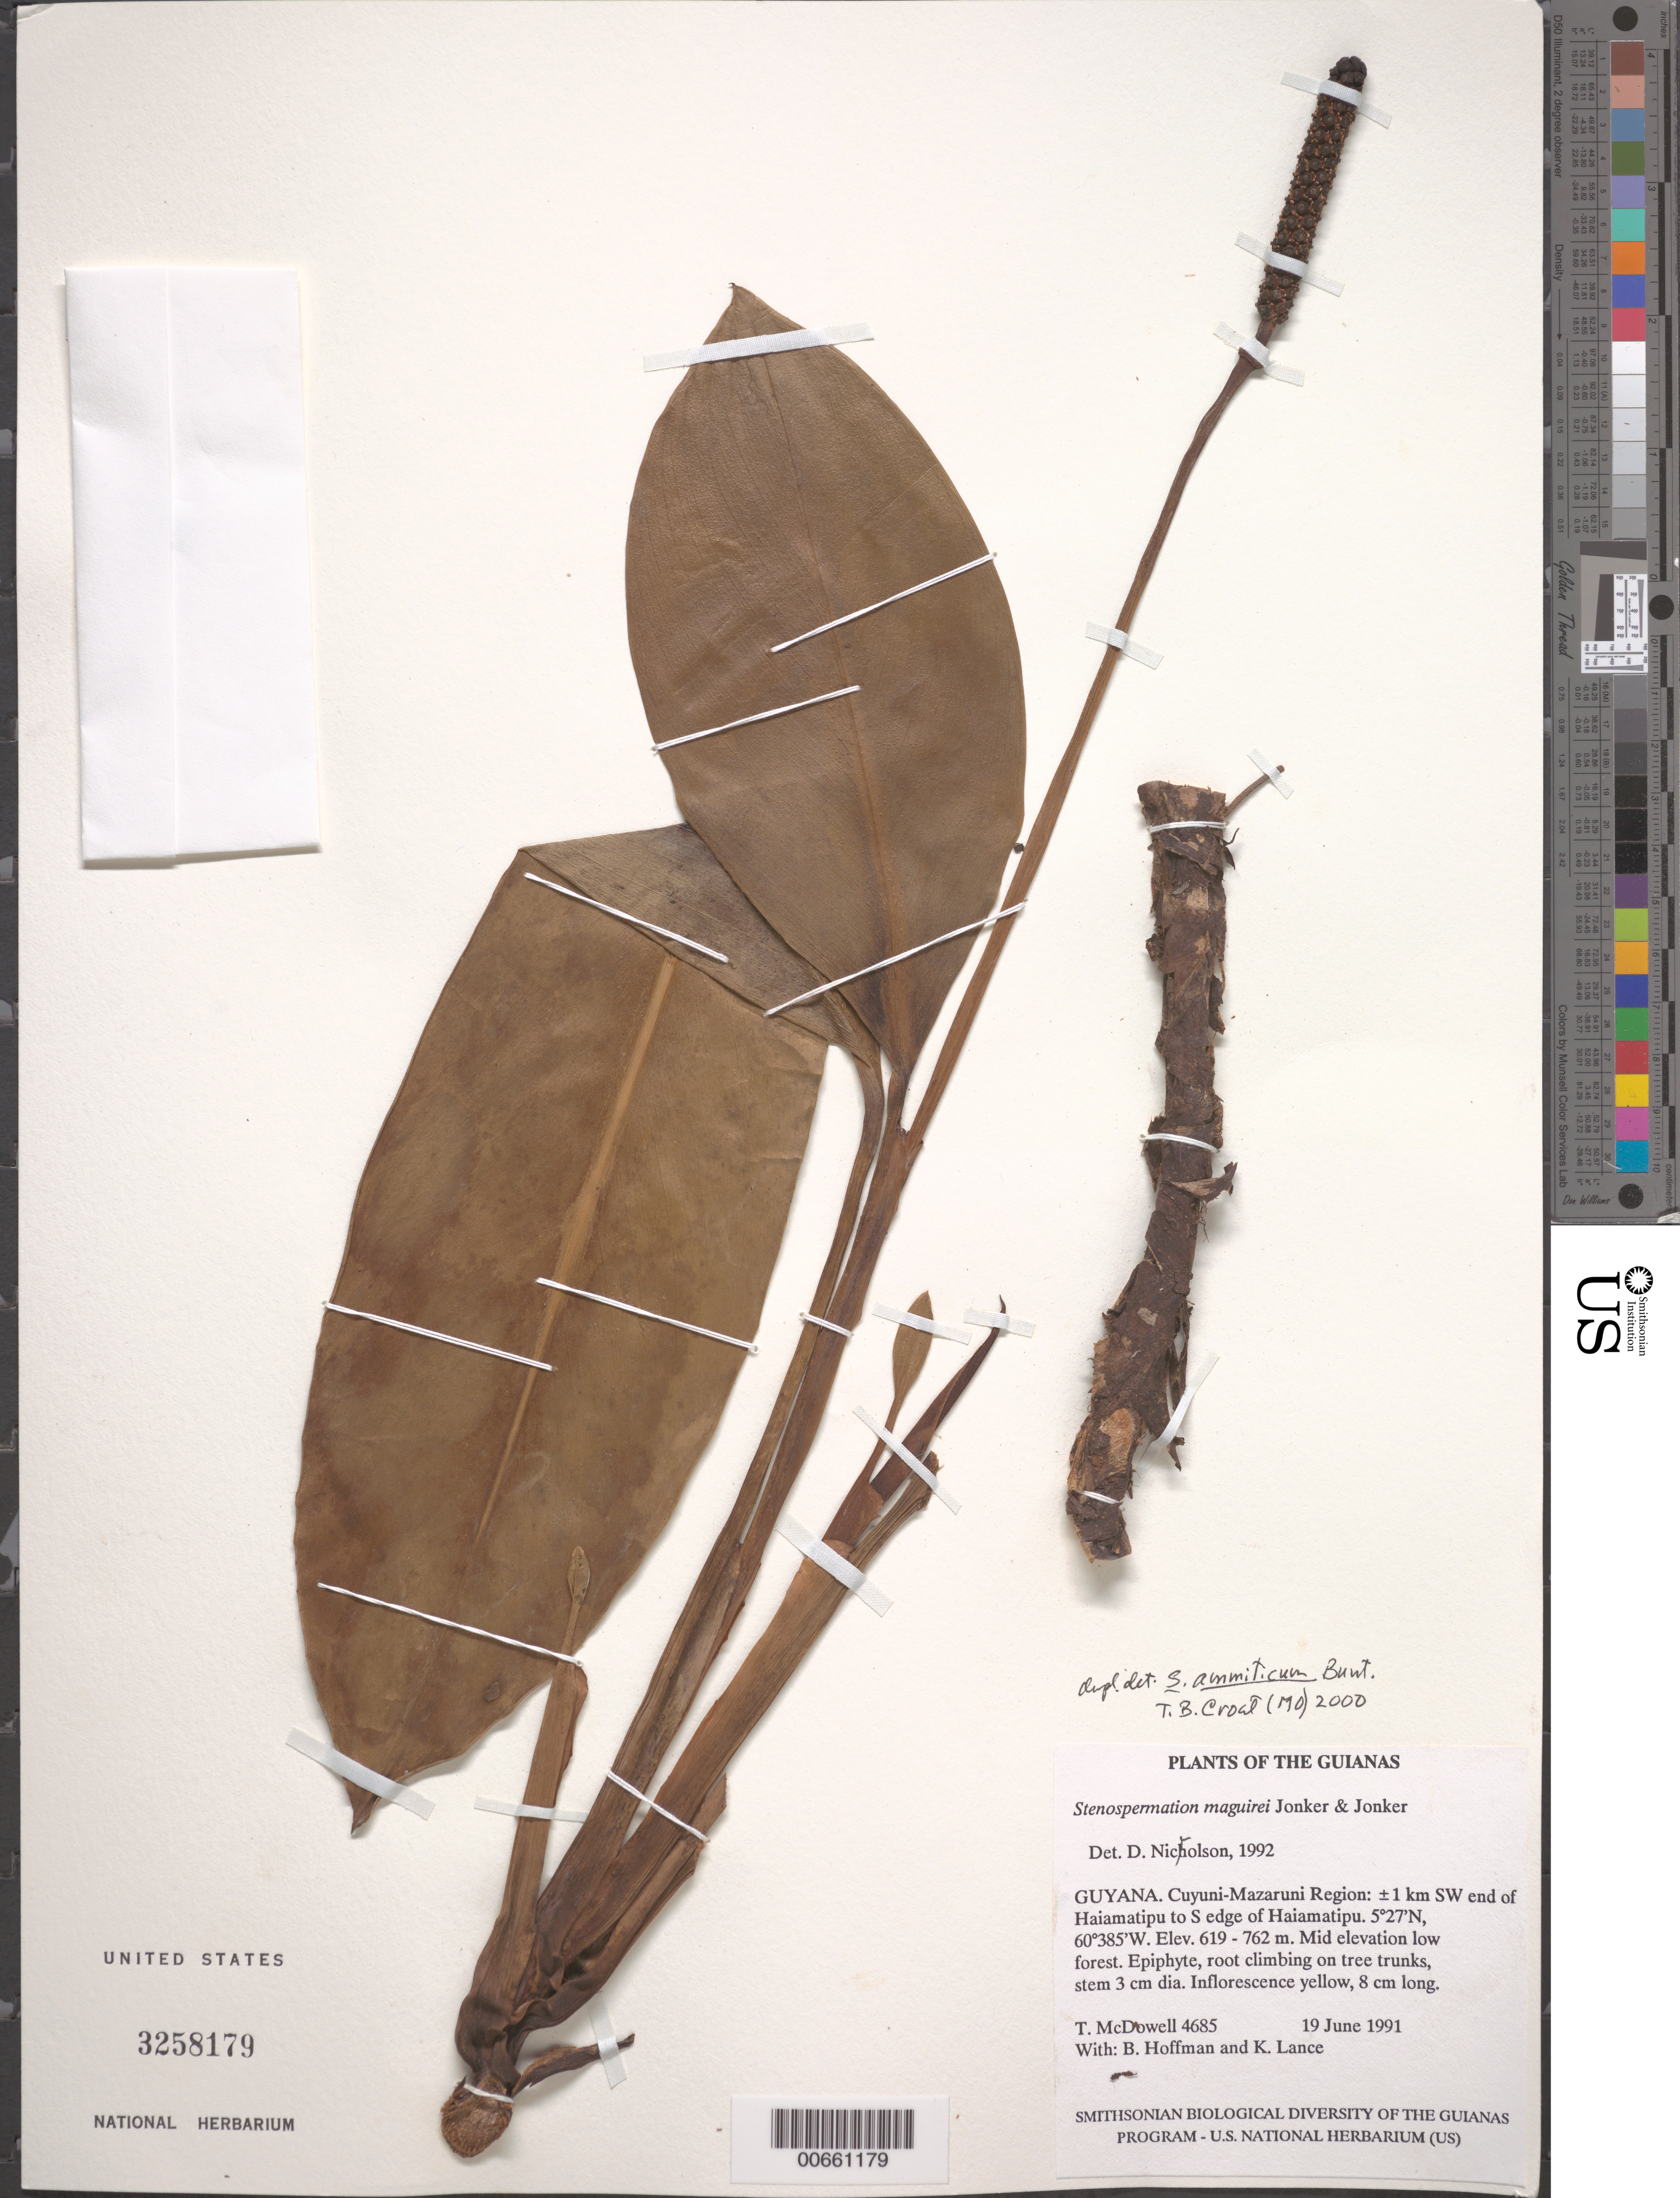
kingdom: Plantae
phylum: Tracheophyta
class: Liliopsida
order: Alismatales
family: Araceae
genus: Stenospermation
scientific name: Stenospermation ammiticum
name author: G.S. Bunting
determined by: Croat, Thomas B., Missouri Botanical Garden (MO)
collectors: T. McDowell, B. Hoffman & K. Lance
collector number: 4685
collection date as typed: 19 June 1991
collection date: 1991-06-19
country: Guyana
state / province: Cuyuni-Mazaruni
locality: ±1 km SW end of Haiamatipu to S edge of Haiamatipu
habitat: Mid elevation low forest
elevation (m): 610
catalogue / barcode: US 3258179